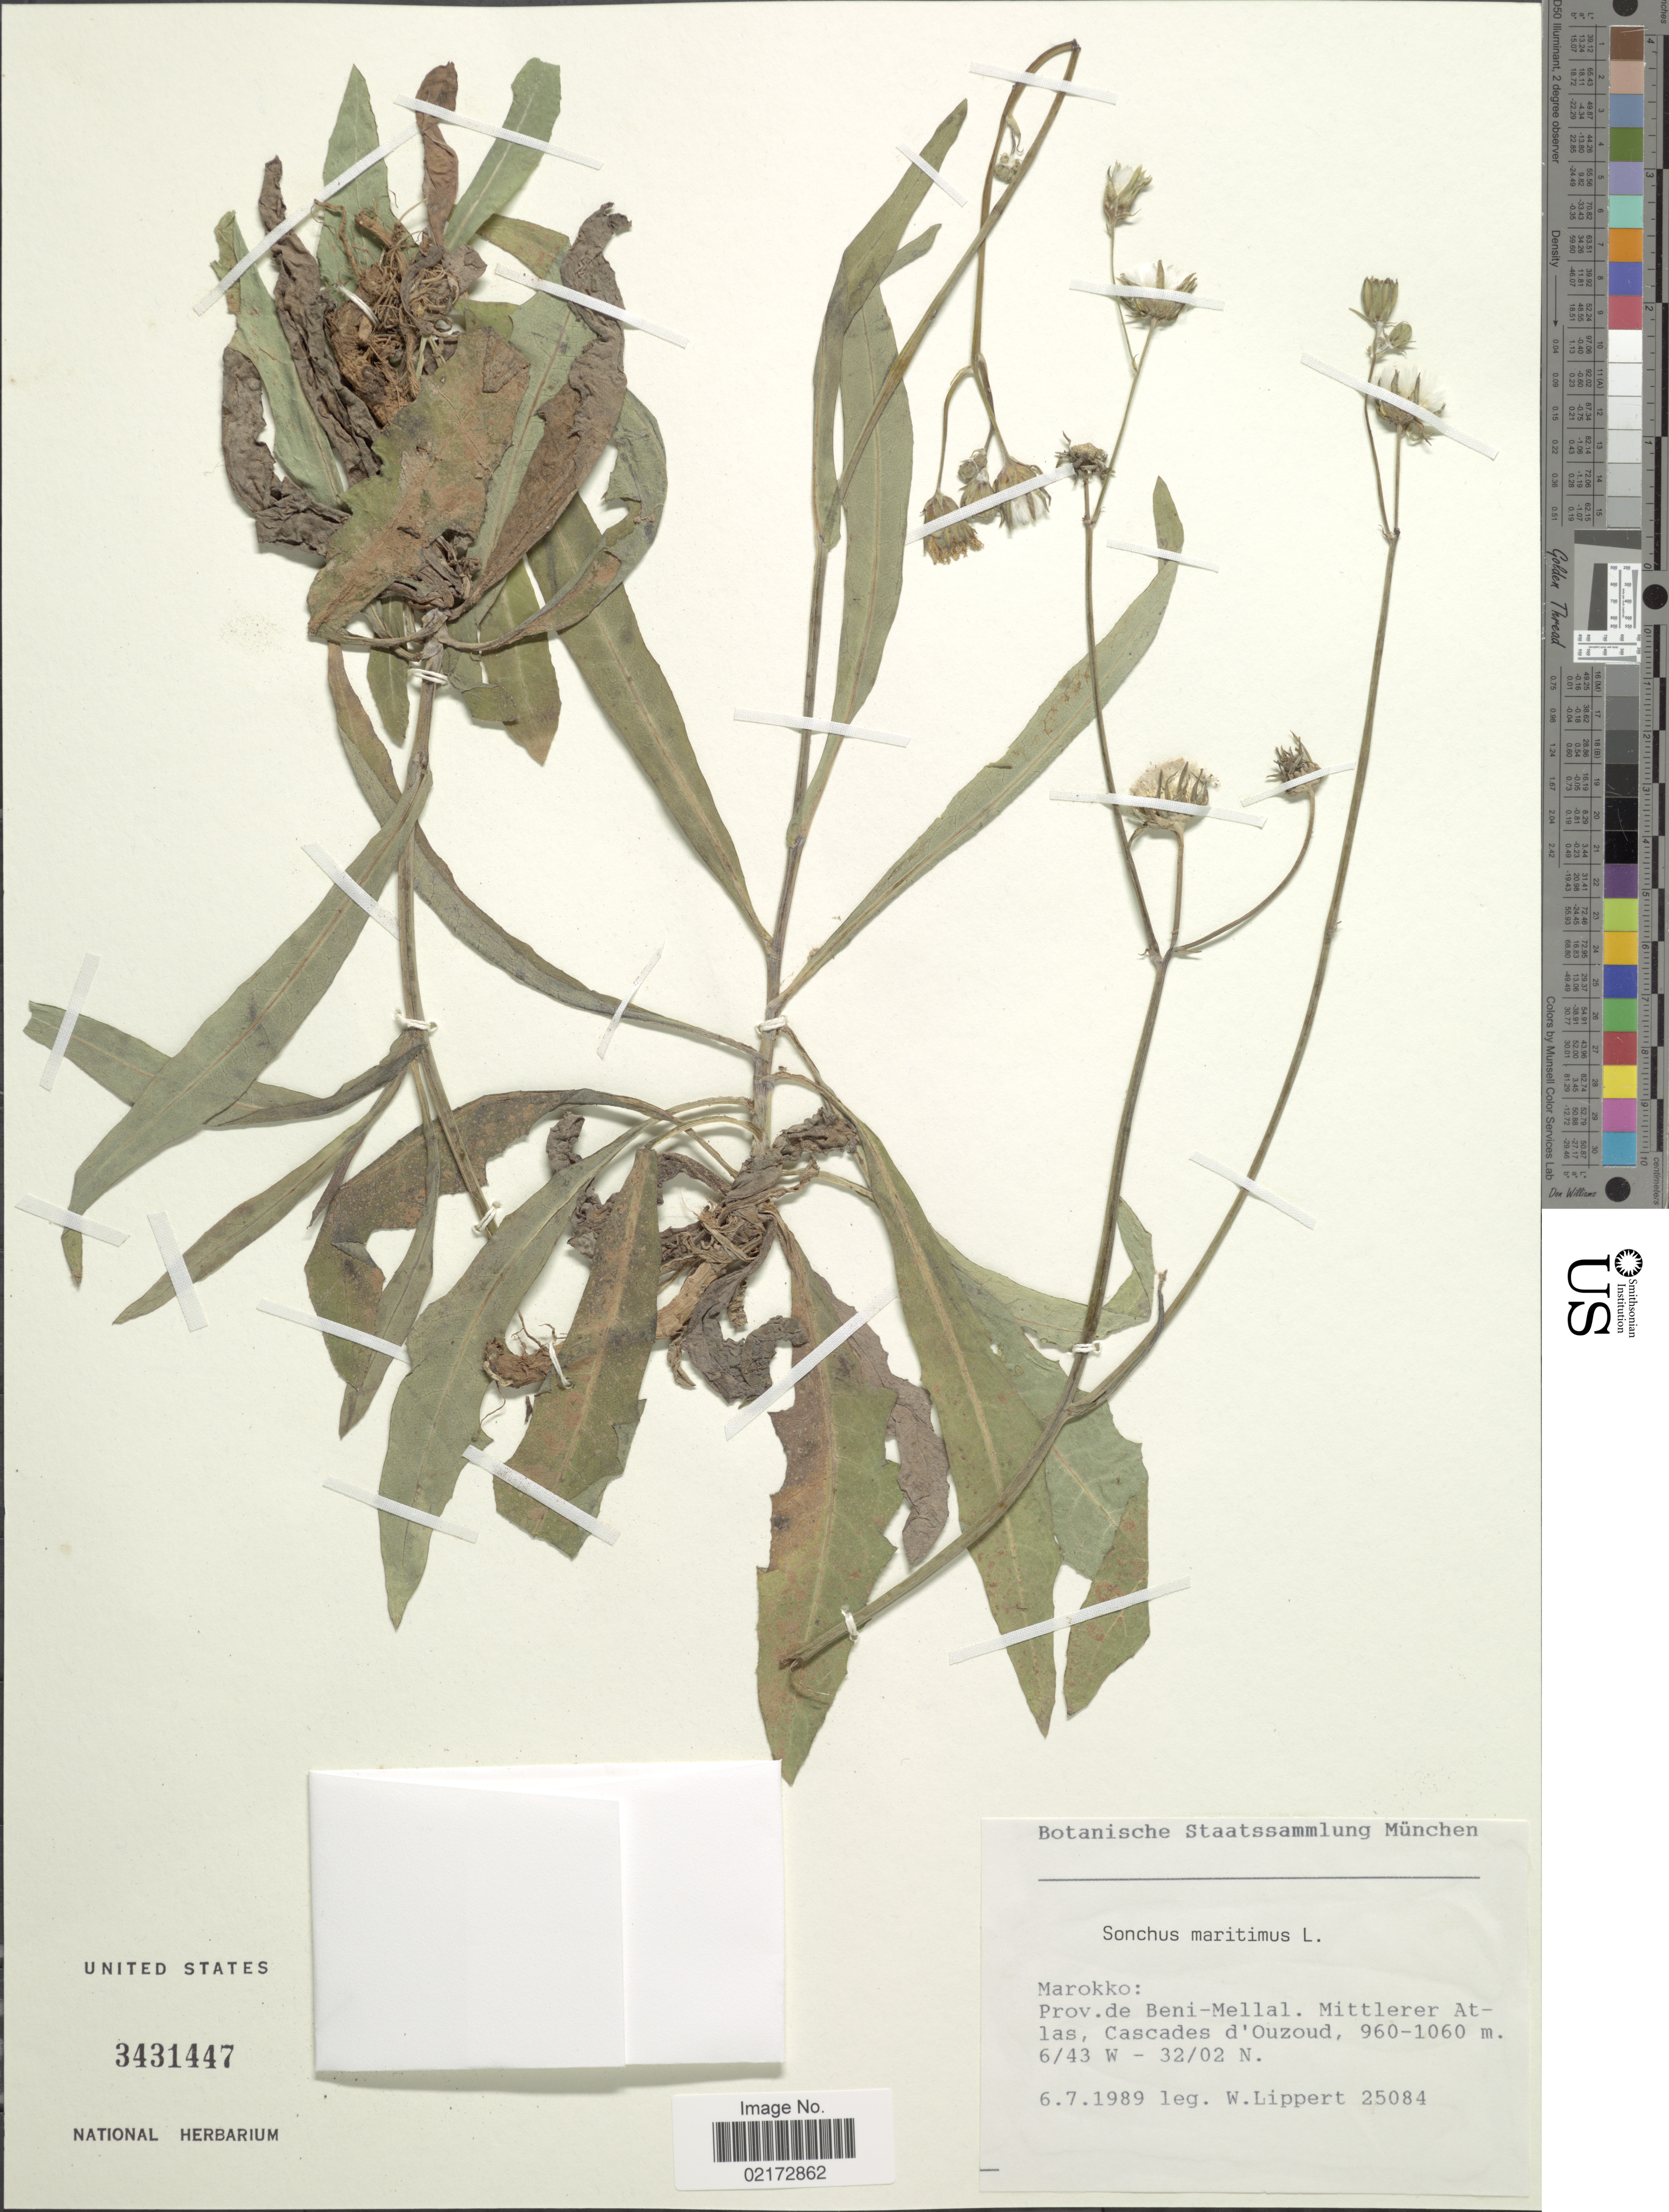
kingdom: Plantae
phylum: Tracheophyta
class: Magnoliopsida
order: Asterales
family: Asteraceae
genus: Sonchus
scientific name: Sonchus maritimus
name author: L.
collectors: W. Lippert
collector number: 25084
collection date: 1989-07-06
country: Morocco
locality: Prov. de Beni-Mellal, Mittlerer Atlas, Cascades d'Ouzoud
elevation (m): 960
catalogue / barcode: US 3431447